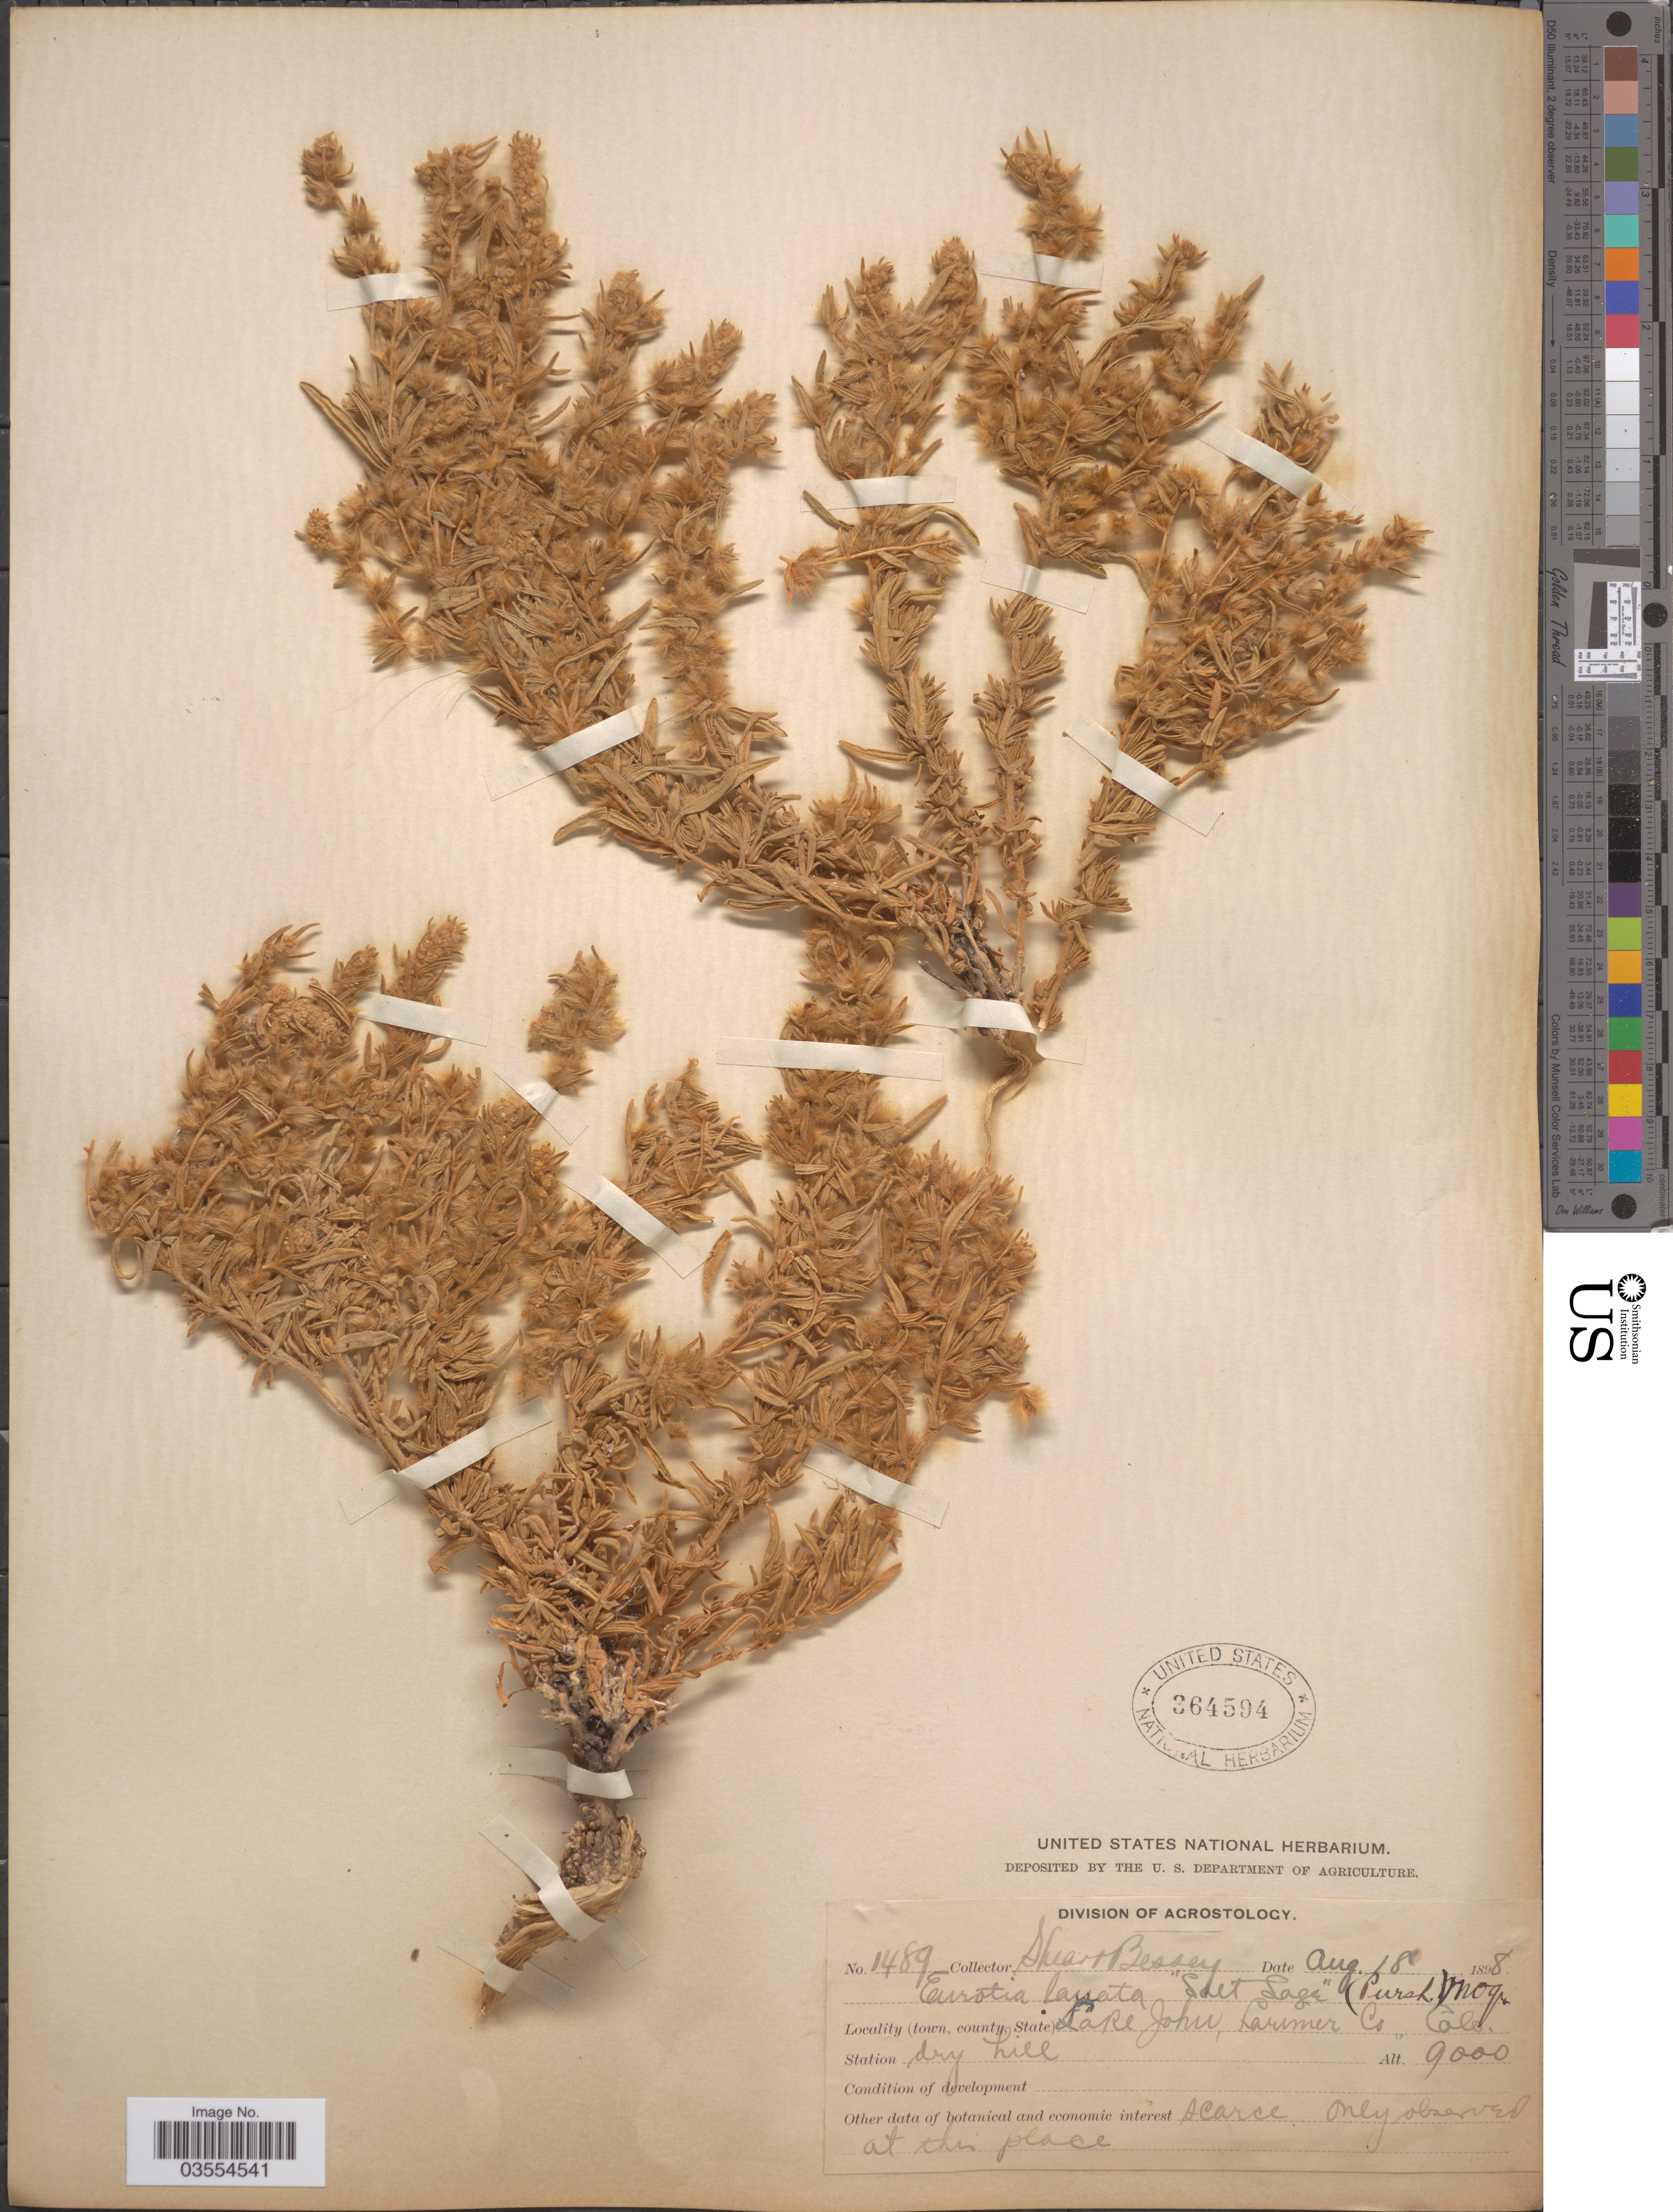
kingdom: Plantae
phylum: Tracheophyta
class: Magnoliopsida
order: Caryophyllales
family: Amaranthaceae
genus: Krascheninnikovia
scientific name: Krascheninnikovia lanata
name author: (Pursh) A. Meeuse & A.Smit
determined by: U.S. National Herbarium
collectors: -- Shear & -. Bessey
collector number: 1489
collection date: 1898-08-18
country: United States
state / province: Colorado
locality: Lake John, Larimer Co.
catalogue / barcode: US 364594